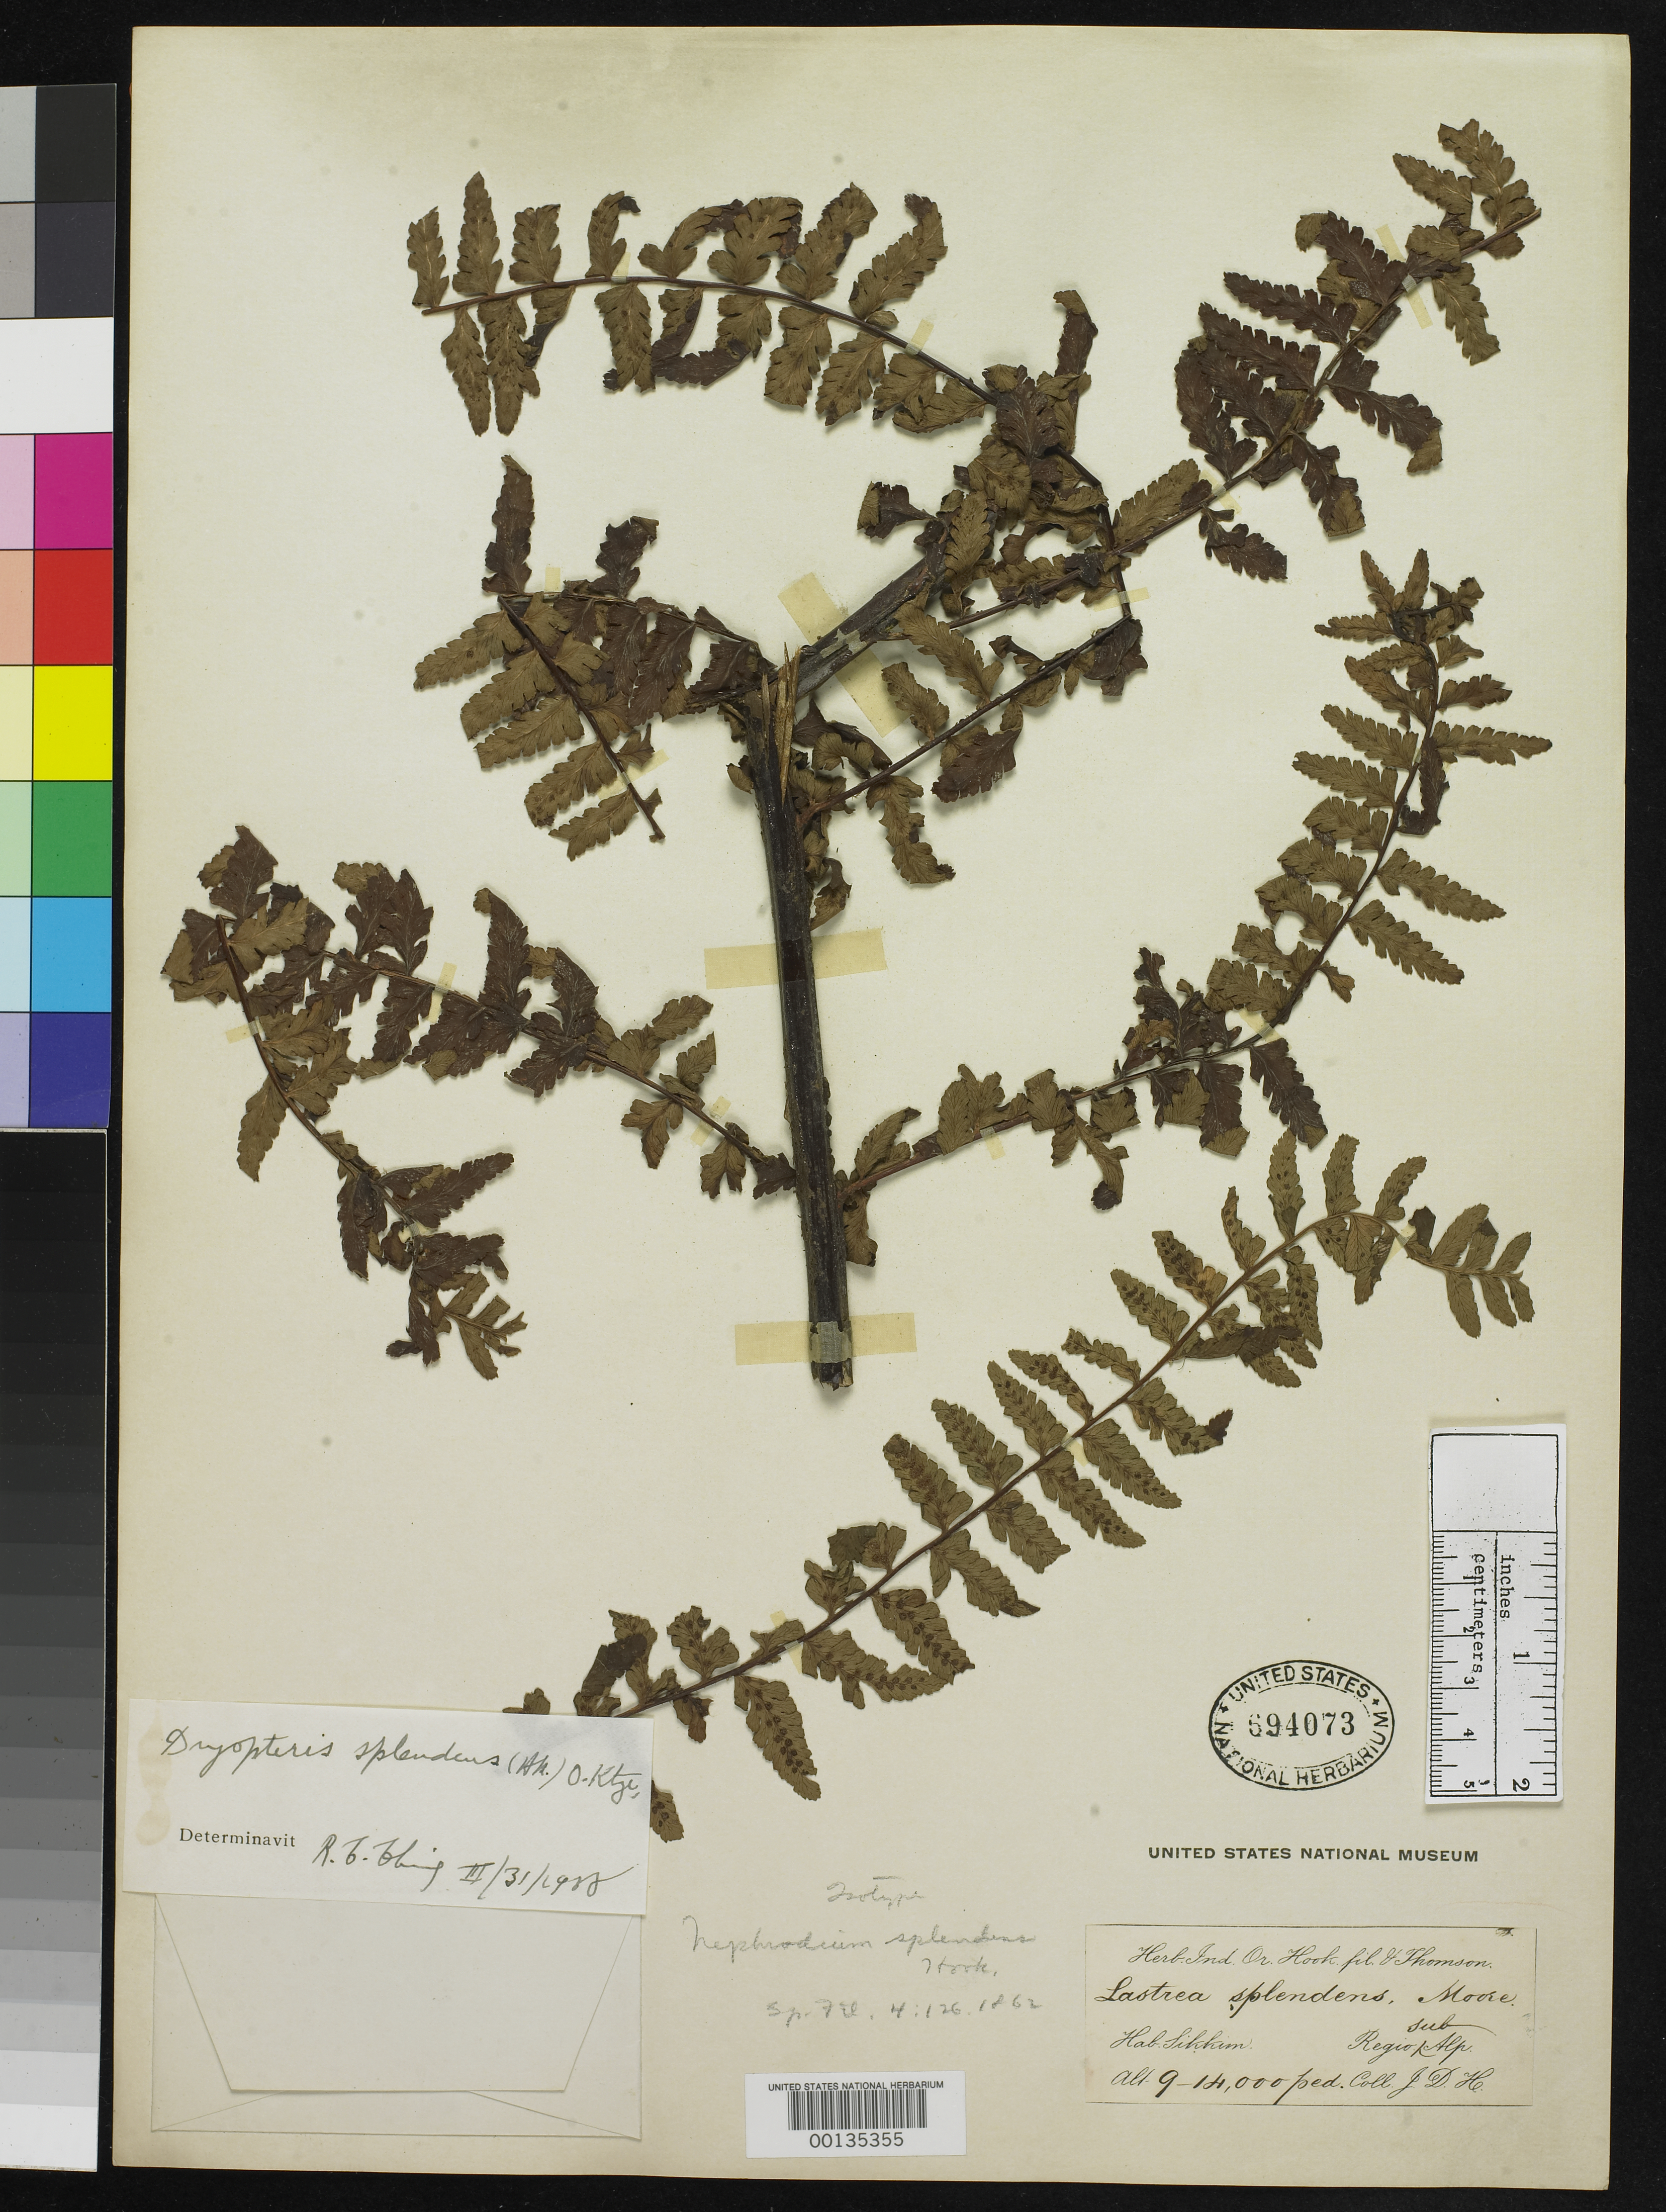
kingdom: Plantae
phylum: Tracheophyta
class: Polypodiopsida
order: Polypodiales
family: Dryopteridaceae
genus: Nephrodium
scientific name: Nephrodium splendens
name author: Hook.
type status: Type Collection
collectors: W. J. Hooker & T. Thomson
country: India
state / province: Sikkim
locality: Sikhim.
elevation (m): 2743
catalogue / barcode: US 694073